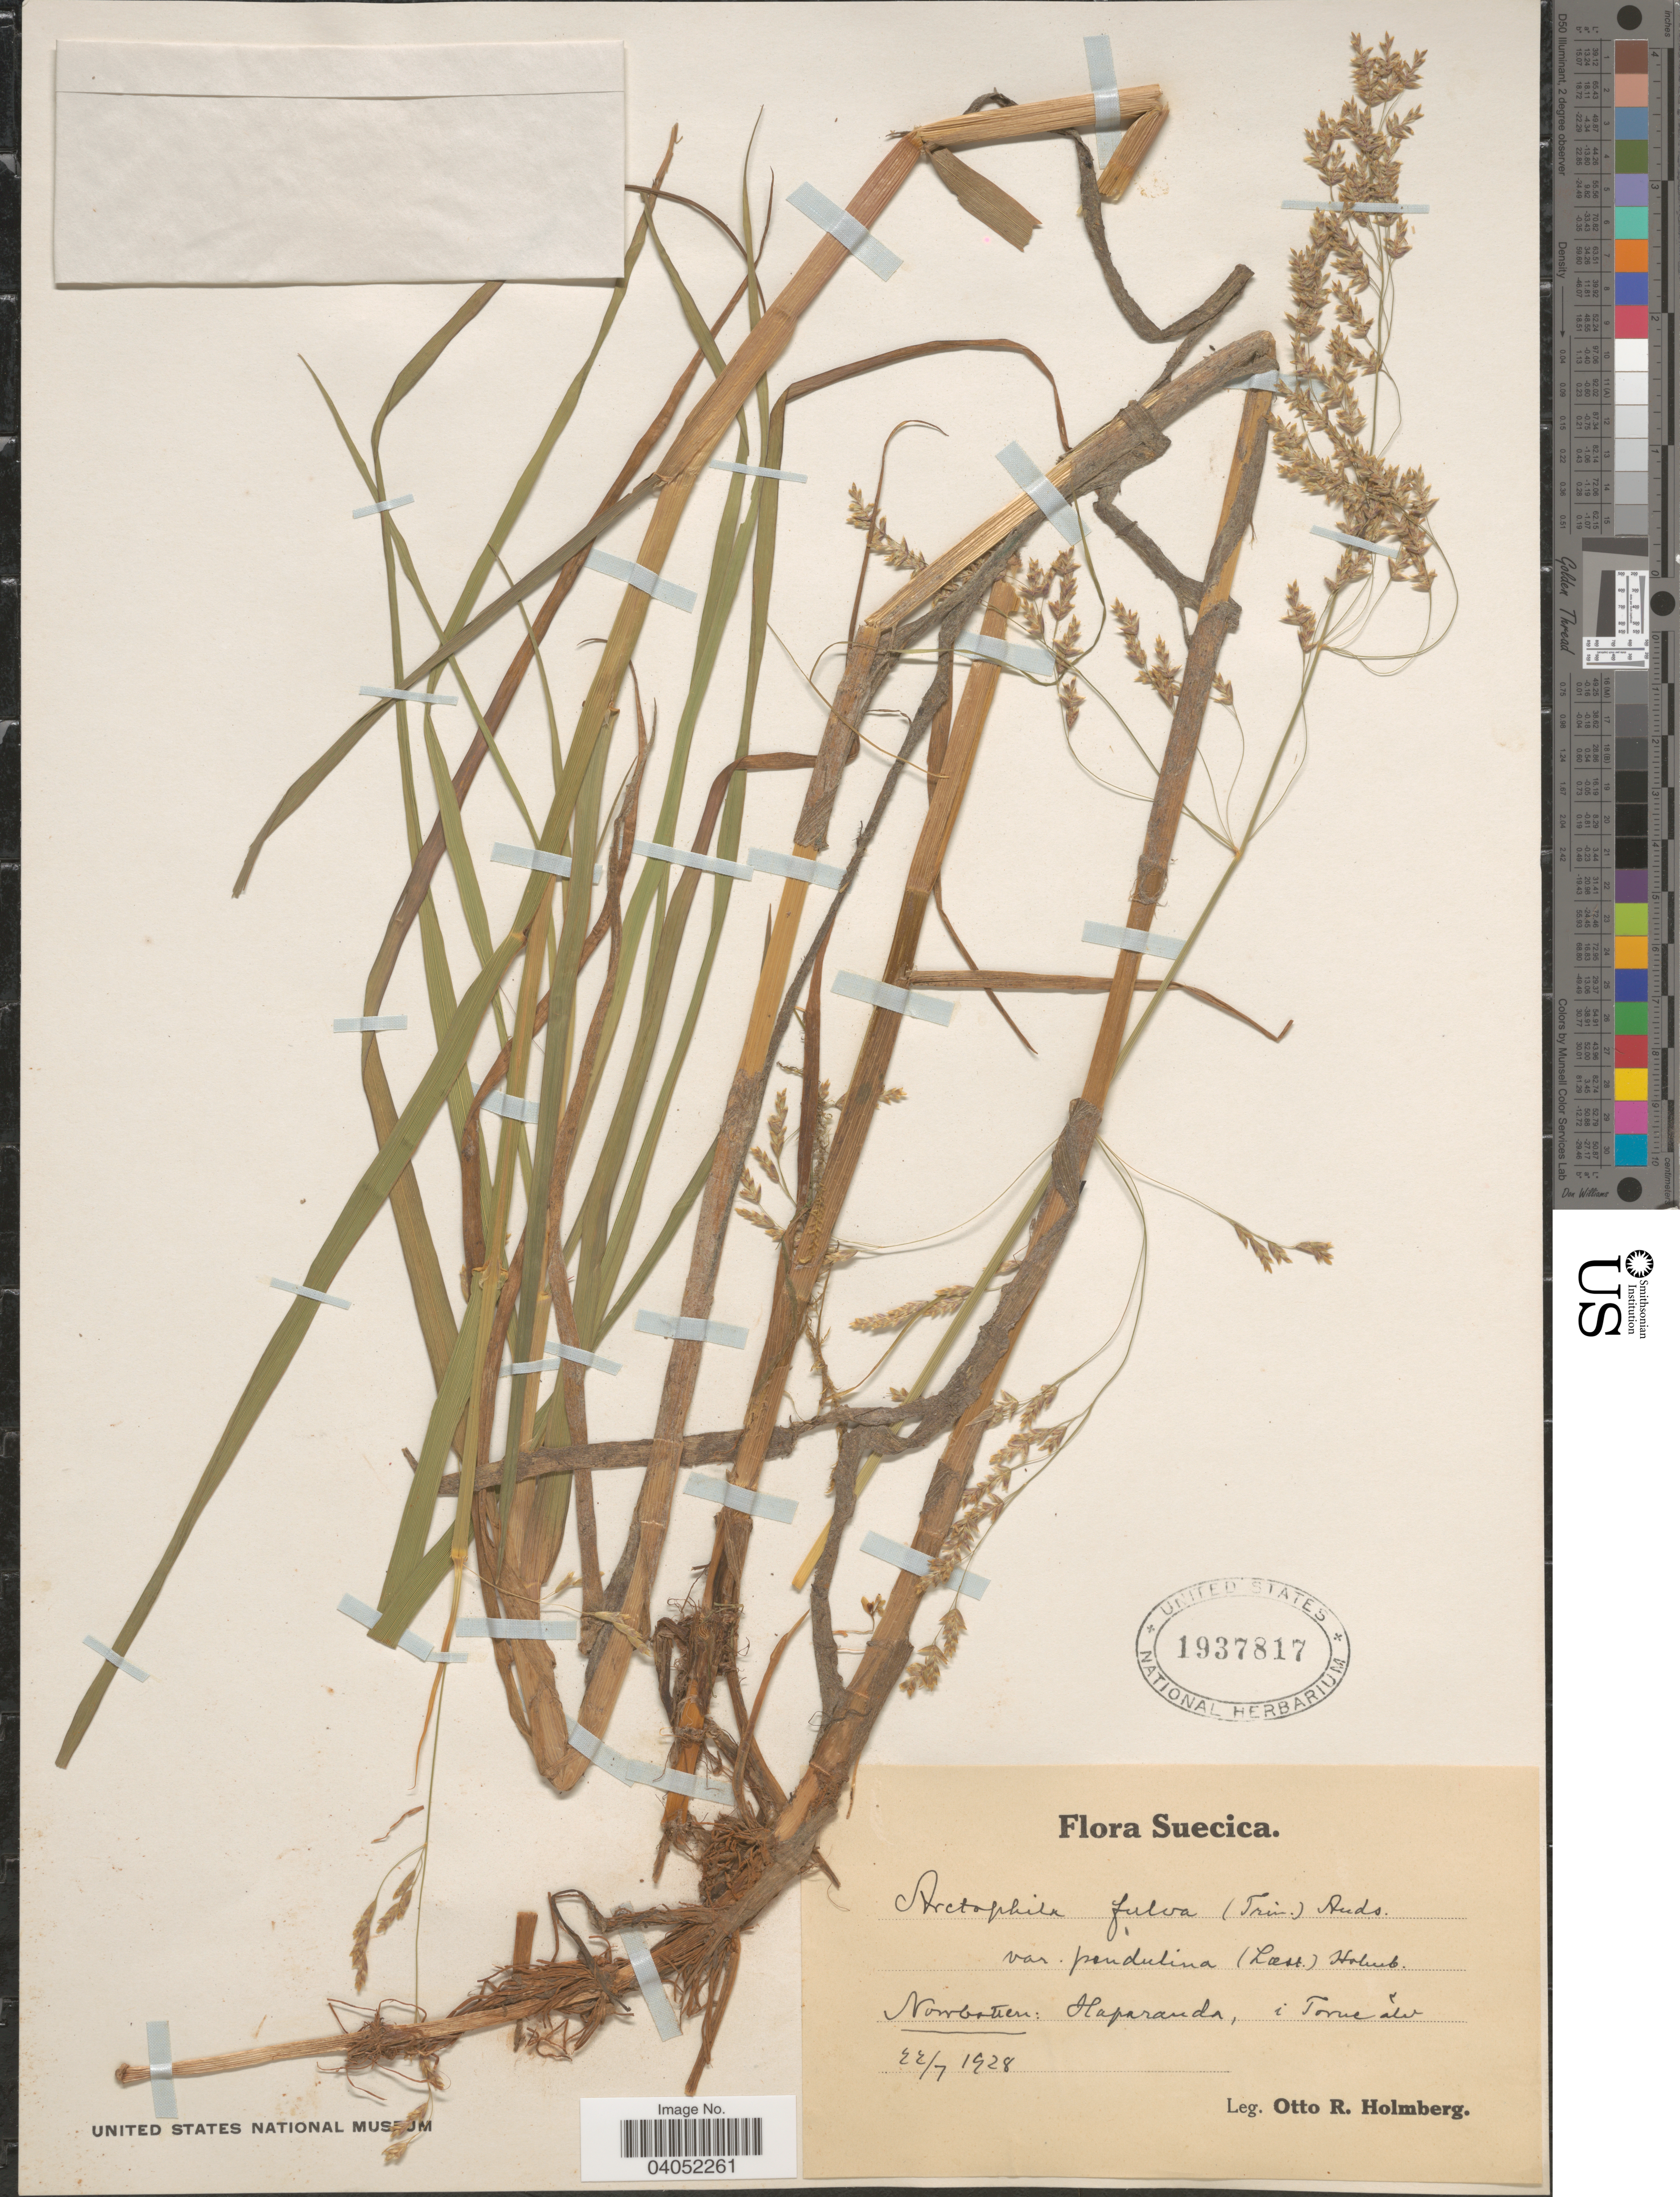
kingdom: Plantae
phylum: Tracheophyta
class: Liliopsida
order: Poales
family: Poaceae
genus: Arctophila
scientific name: Arctophila fulva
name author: (Trin.) Andersson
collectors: O. Holmberg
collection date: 1928-07-22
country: Sweden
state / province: Norrbotten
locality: Suecica. Norrbotten: Haparanda, i Torne älv.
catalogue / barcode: US 1937817